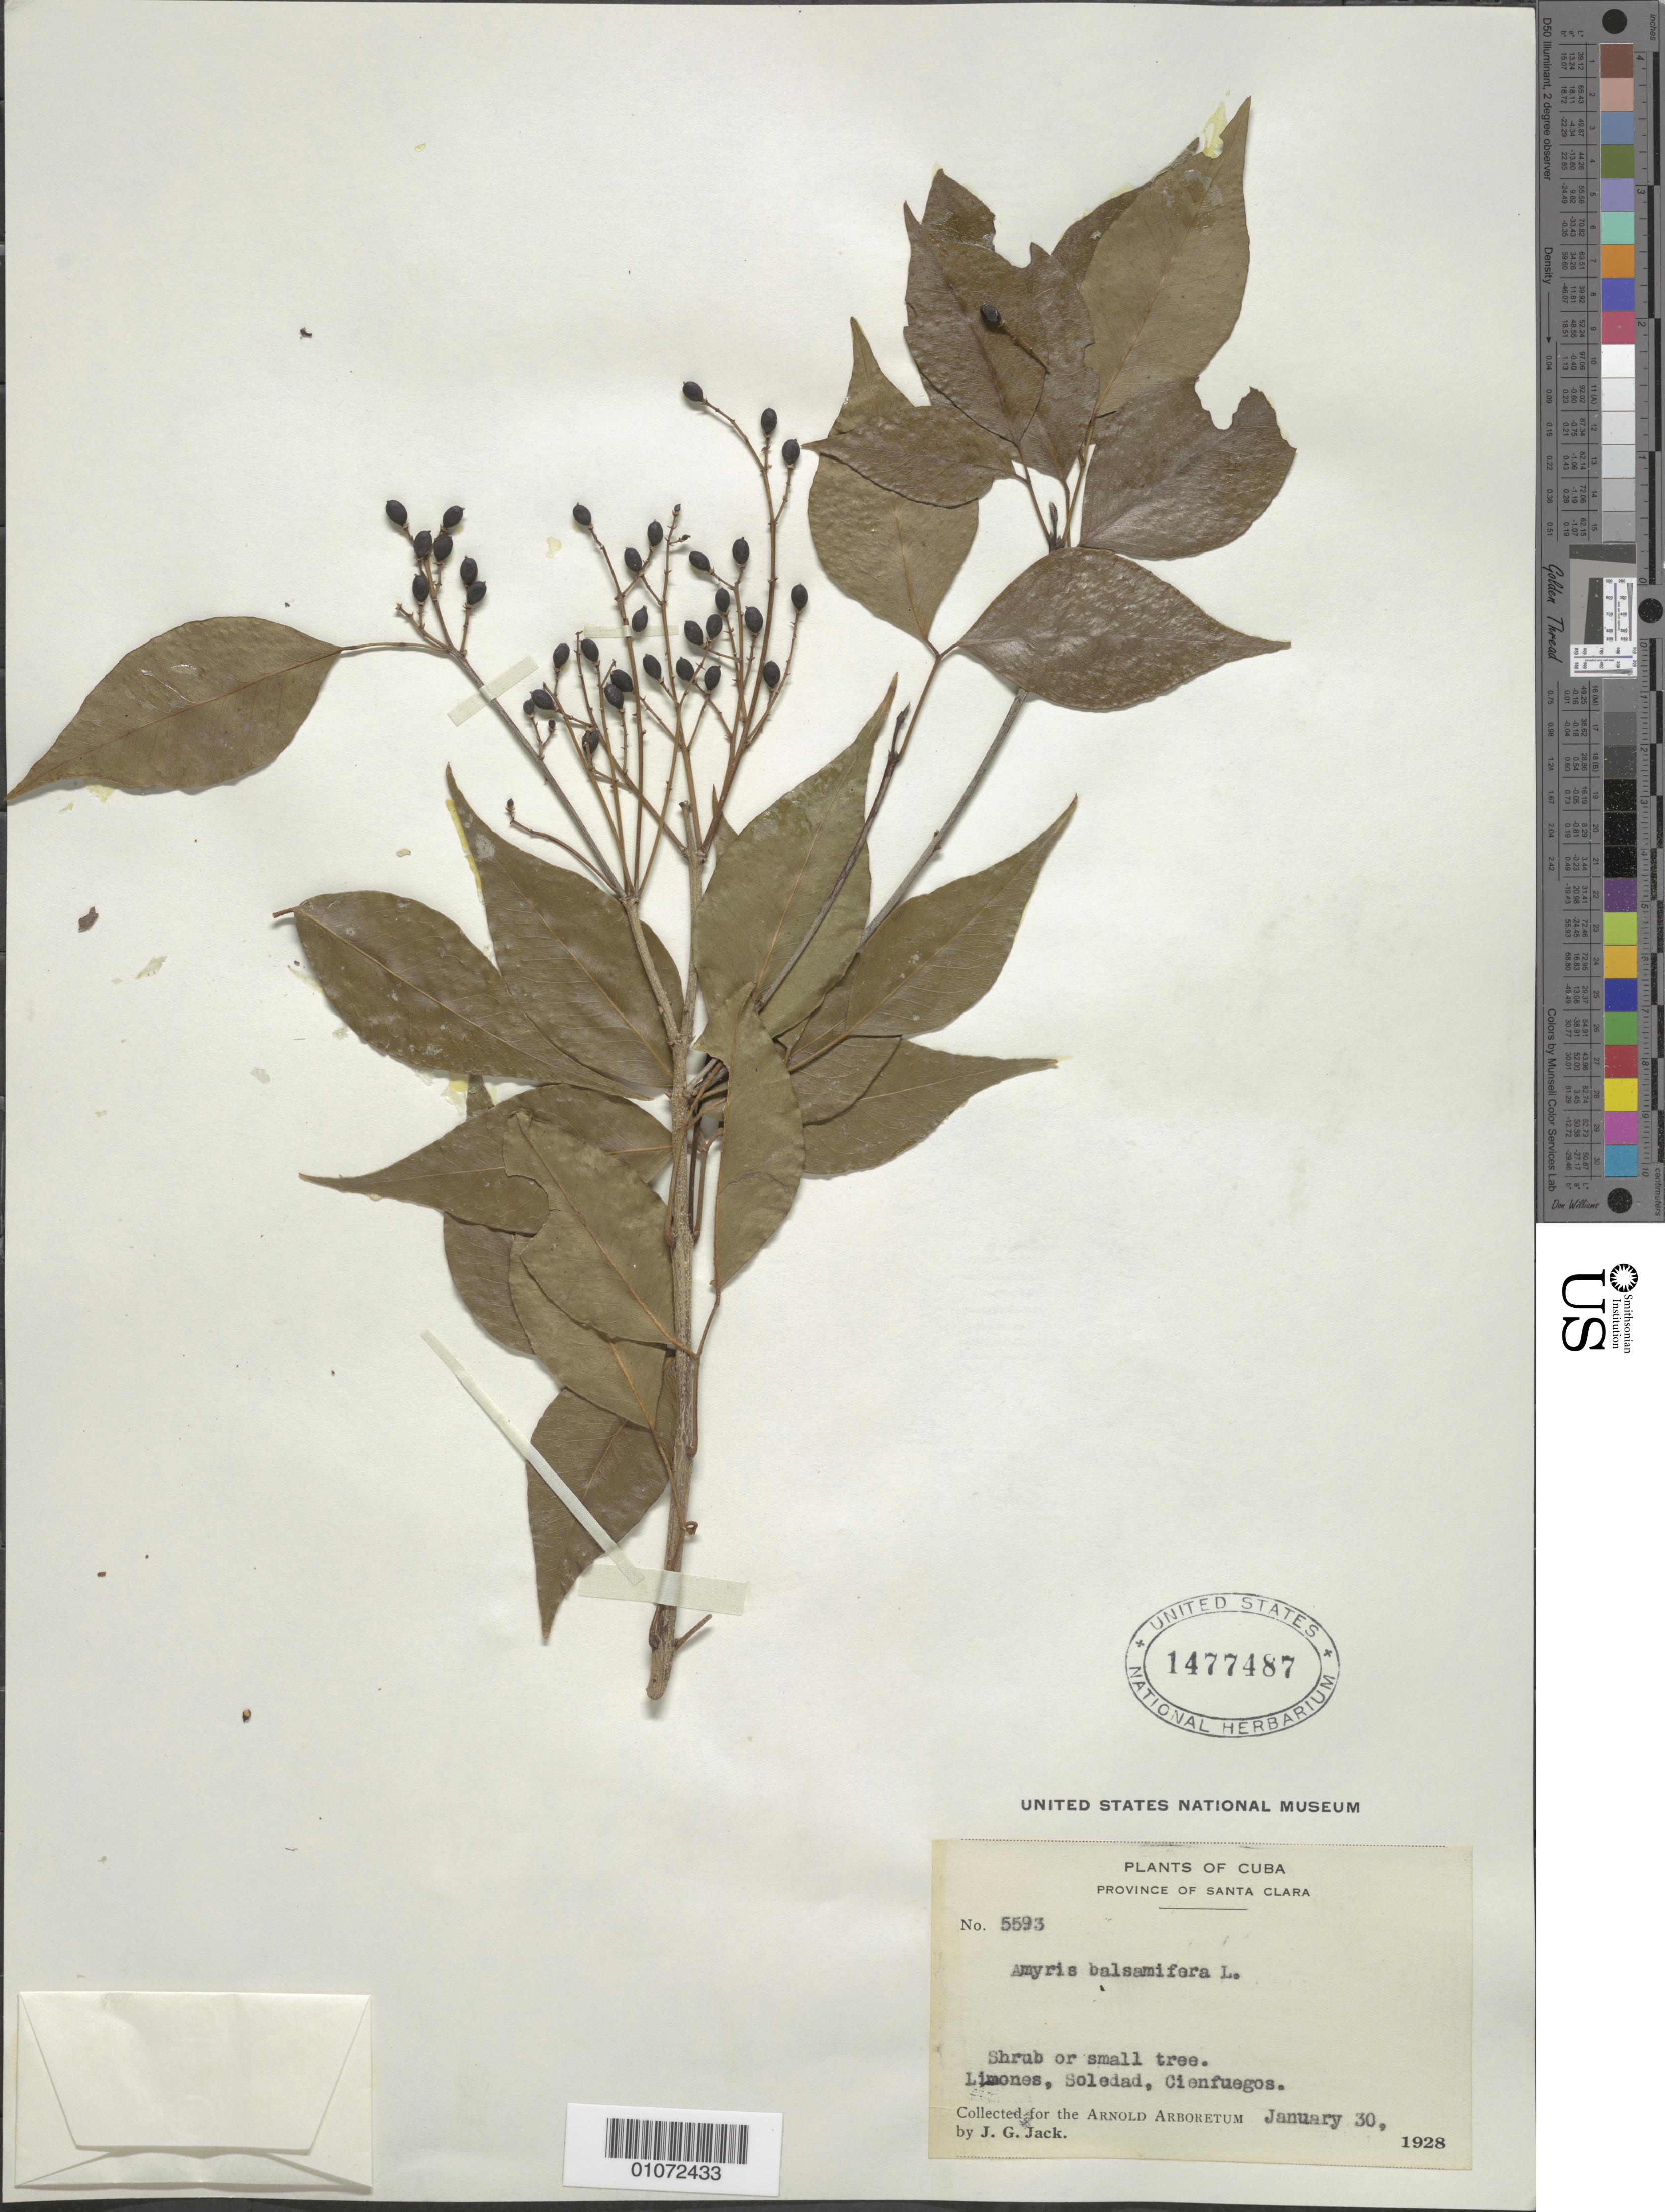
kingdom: Plantae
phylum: Tracheophyta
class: Magnoliopsida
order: Sapindales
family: Rutaceae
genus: Amyris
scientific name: Amyris balsamifera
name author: L.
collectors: J. G. Jack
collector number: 5593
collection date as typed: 30 Jan 1928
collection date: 1928-01-30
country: Cuba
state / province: Cienfuegos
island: Cuba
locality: Limones, Soledad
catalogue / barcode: US 1477487